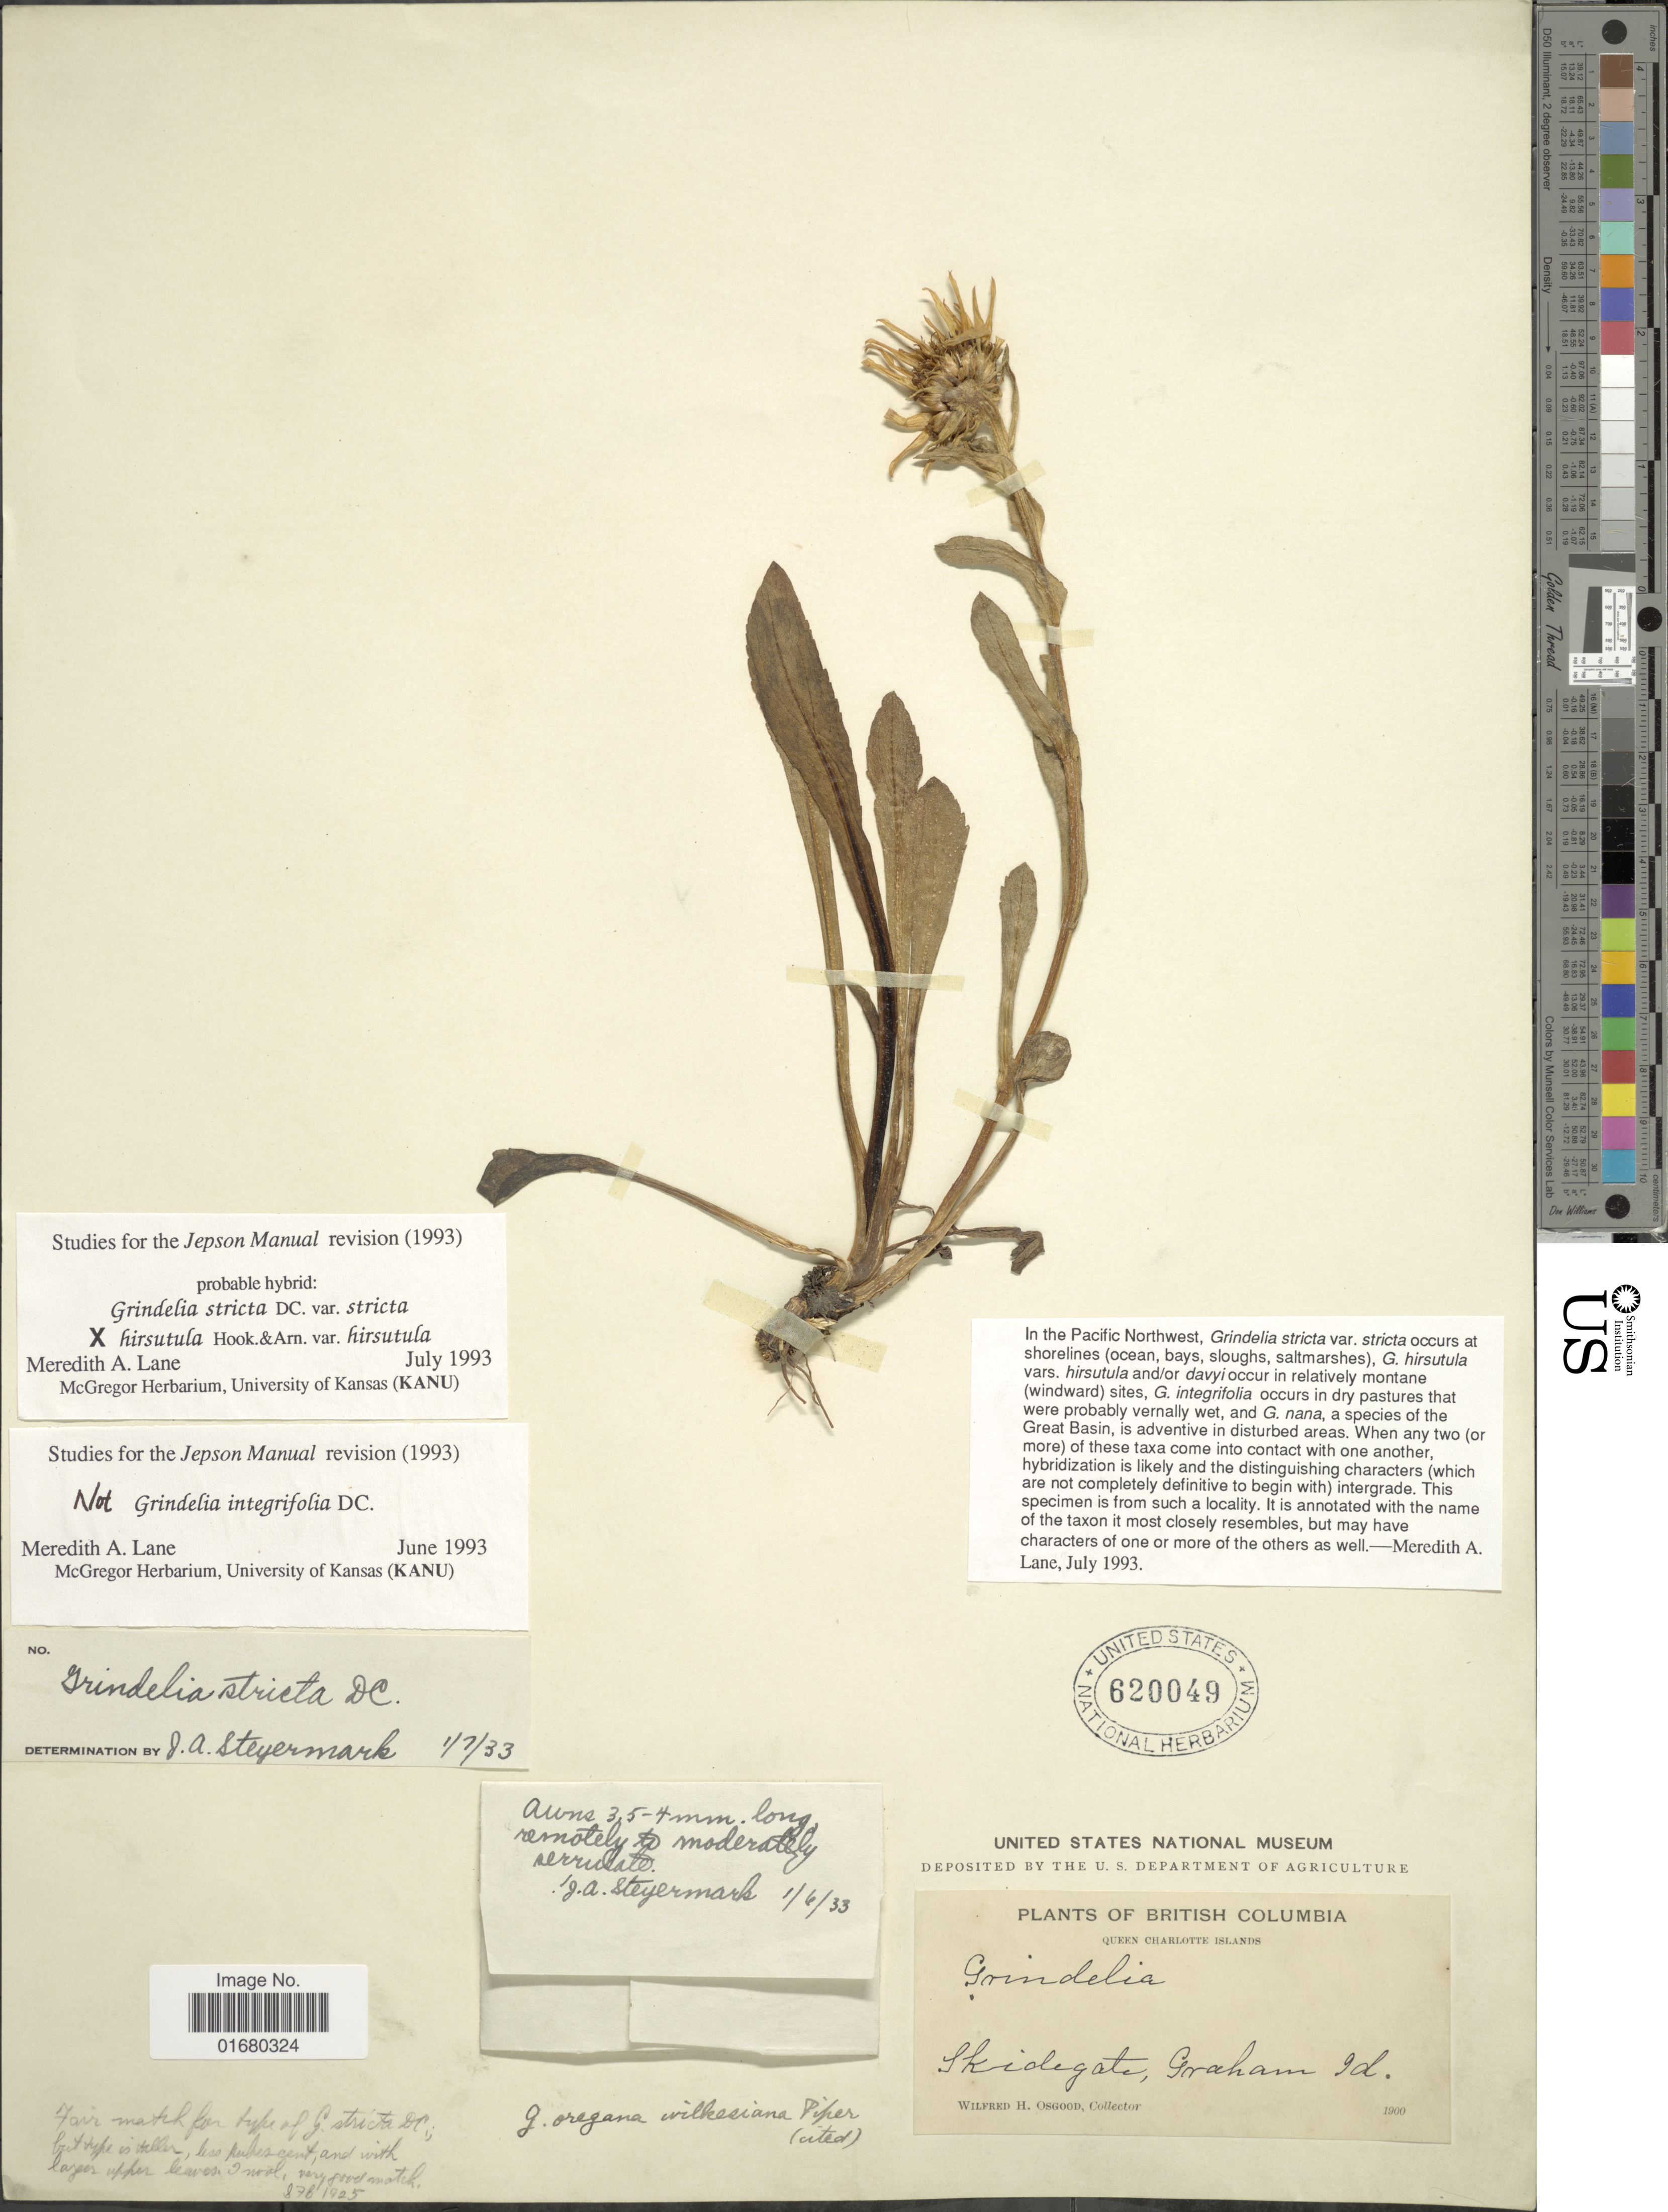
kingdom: Plantae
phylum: Tracheophyta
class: Magnoliopsida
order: Asterales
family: Asteraceae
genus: Grindelia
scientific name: Grindelia hirsutula var. hirsutula x G. stricta DC. var. stricta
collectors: W. Osgood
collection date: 1900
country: Canada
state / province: British Columbia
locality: Queen Charlotte Islands, Skidegate, Graham Id., Pacific Northwest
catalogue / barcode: US 620049